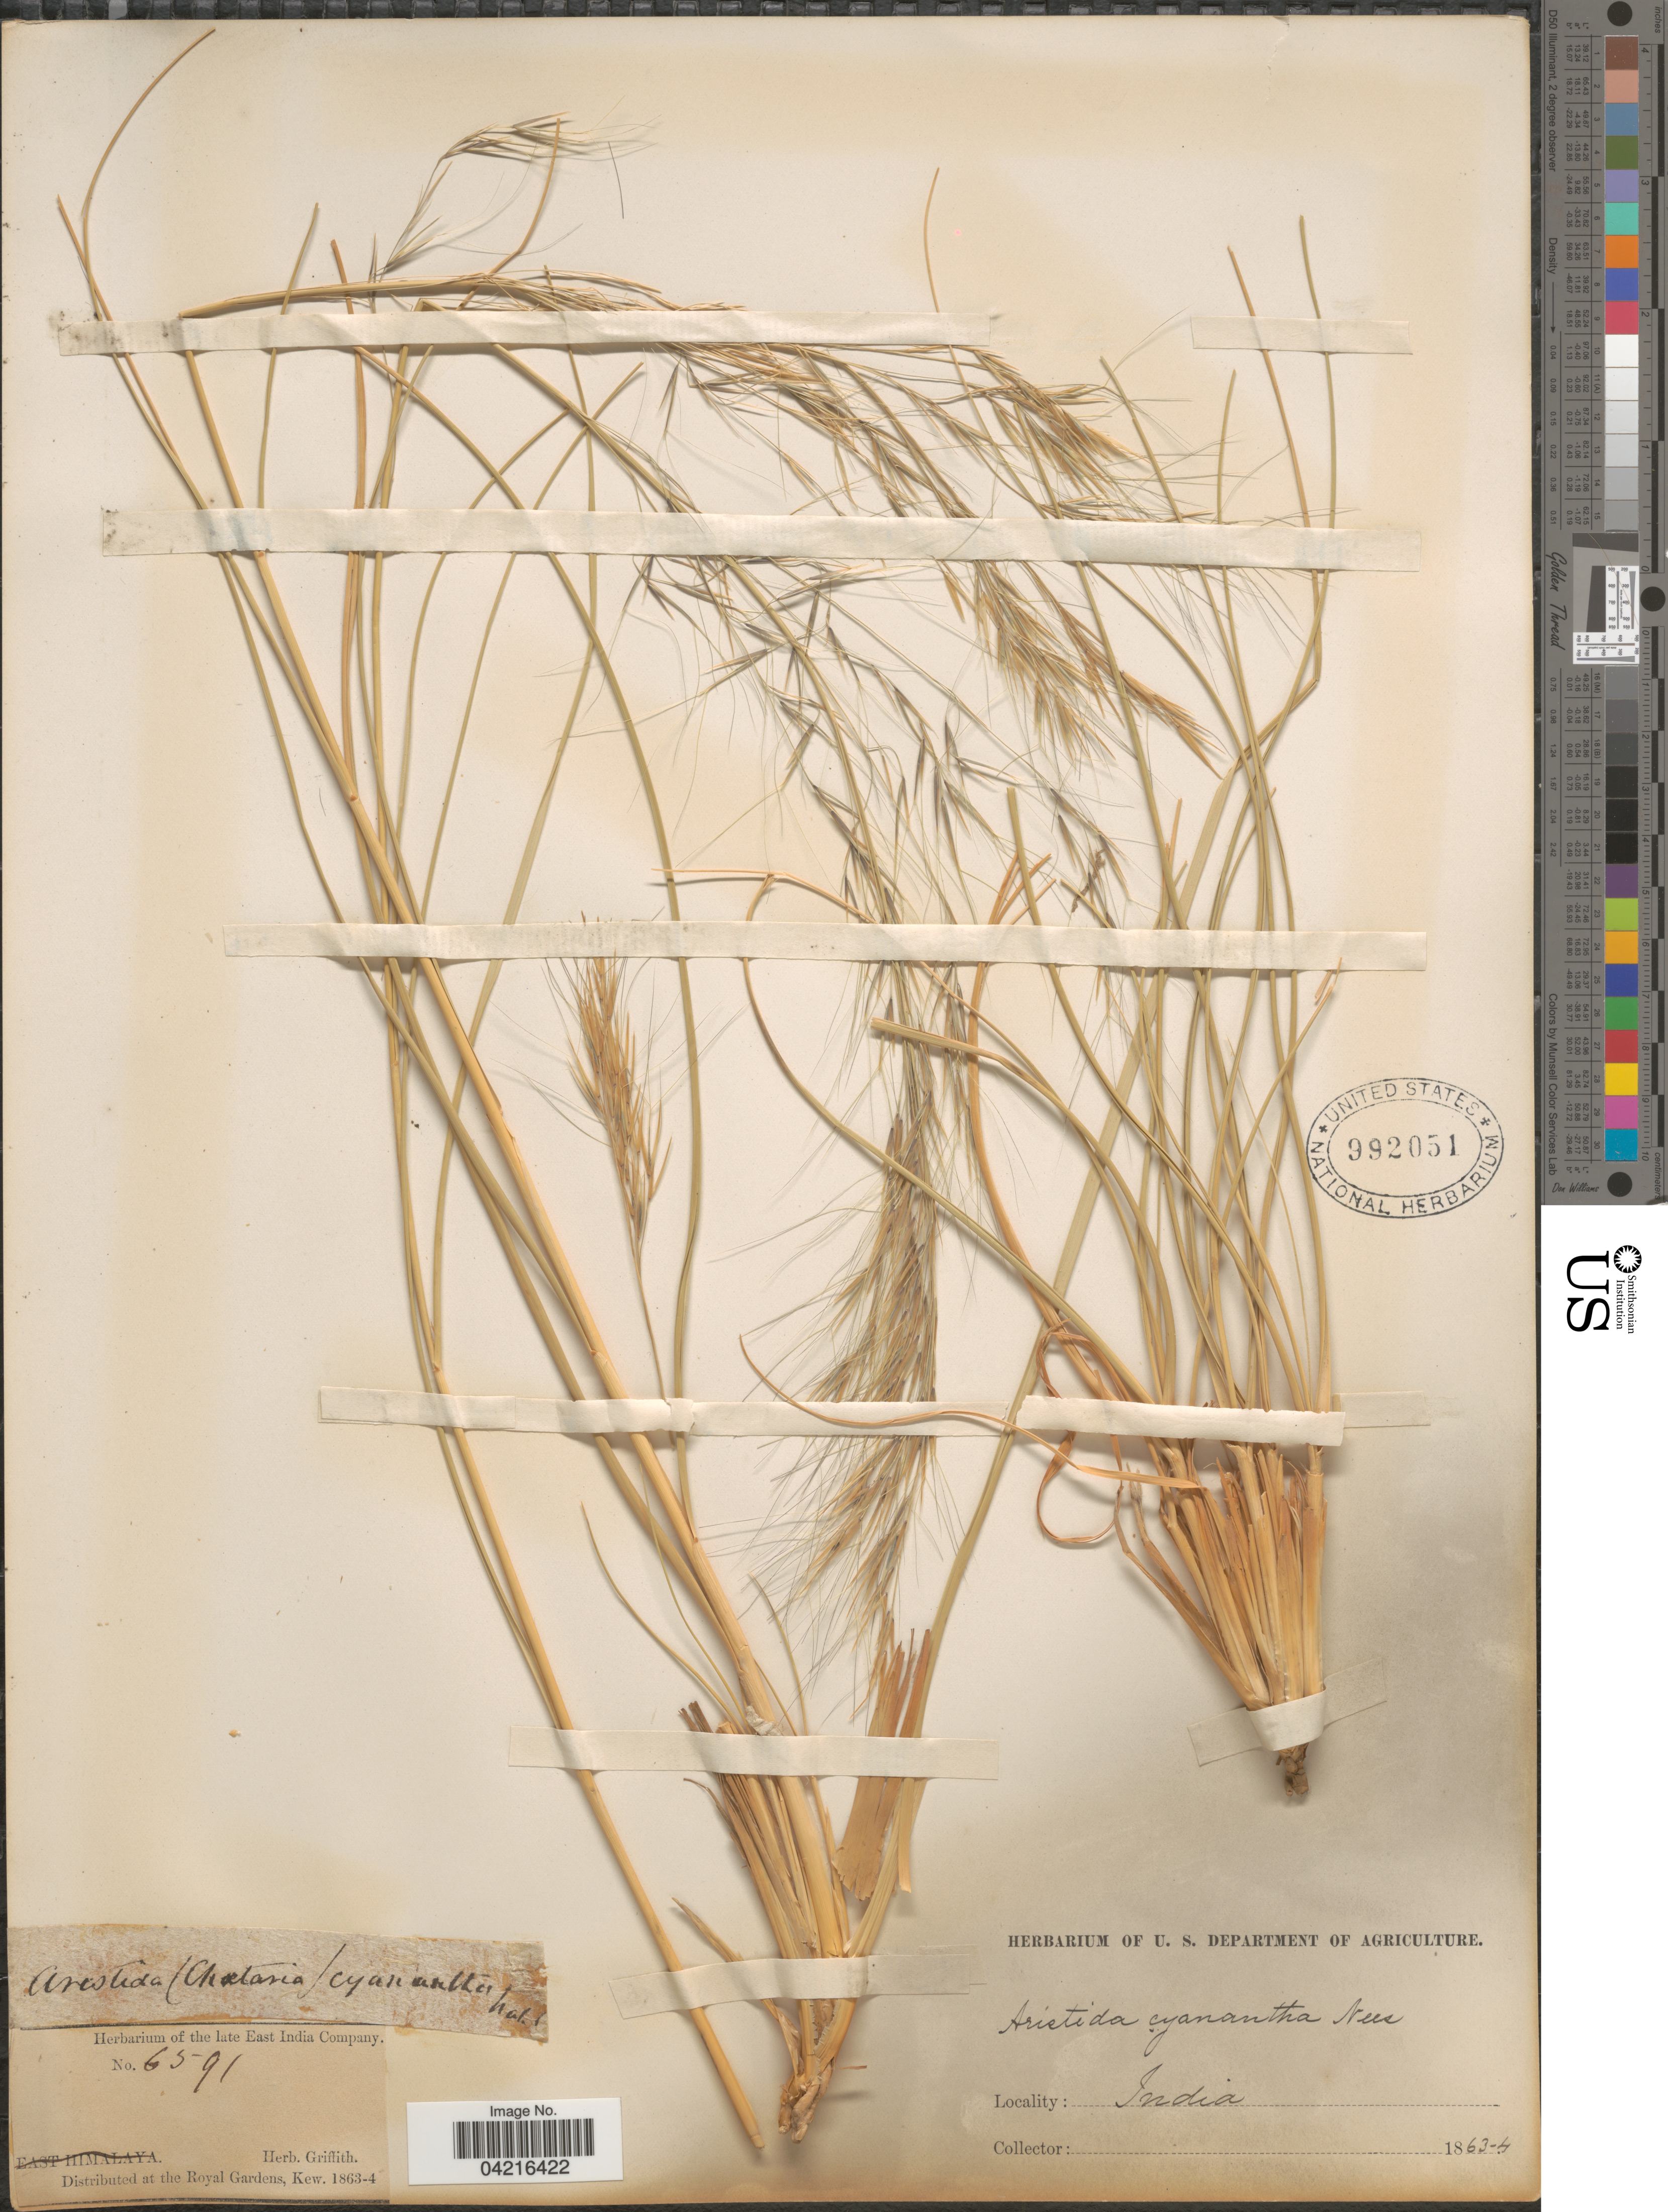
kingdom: Plantae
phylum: Tracheophyta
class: Liliopsida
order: Poales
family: Poaceae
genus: Aristida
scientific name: Aristida cyanantha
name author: Nees ex Steud.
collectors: ex herb. Griffith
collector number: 6591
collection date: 1863/1864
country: India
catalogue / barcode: US 992051